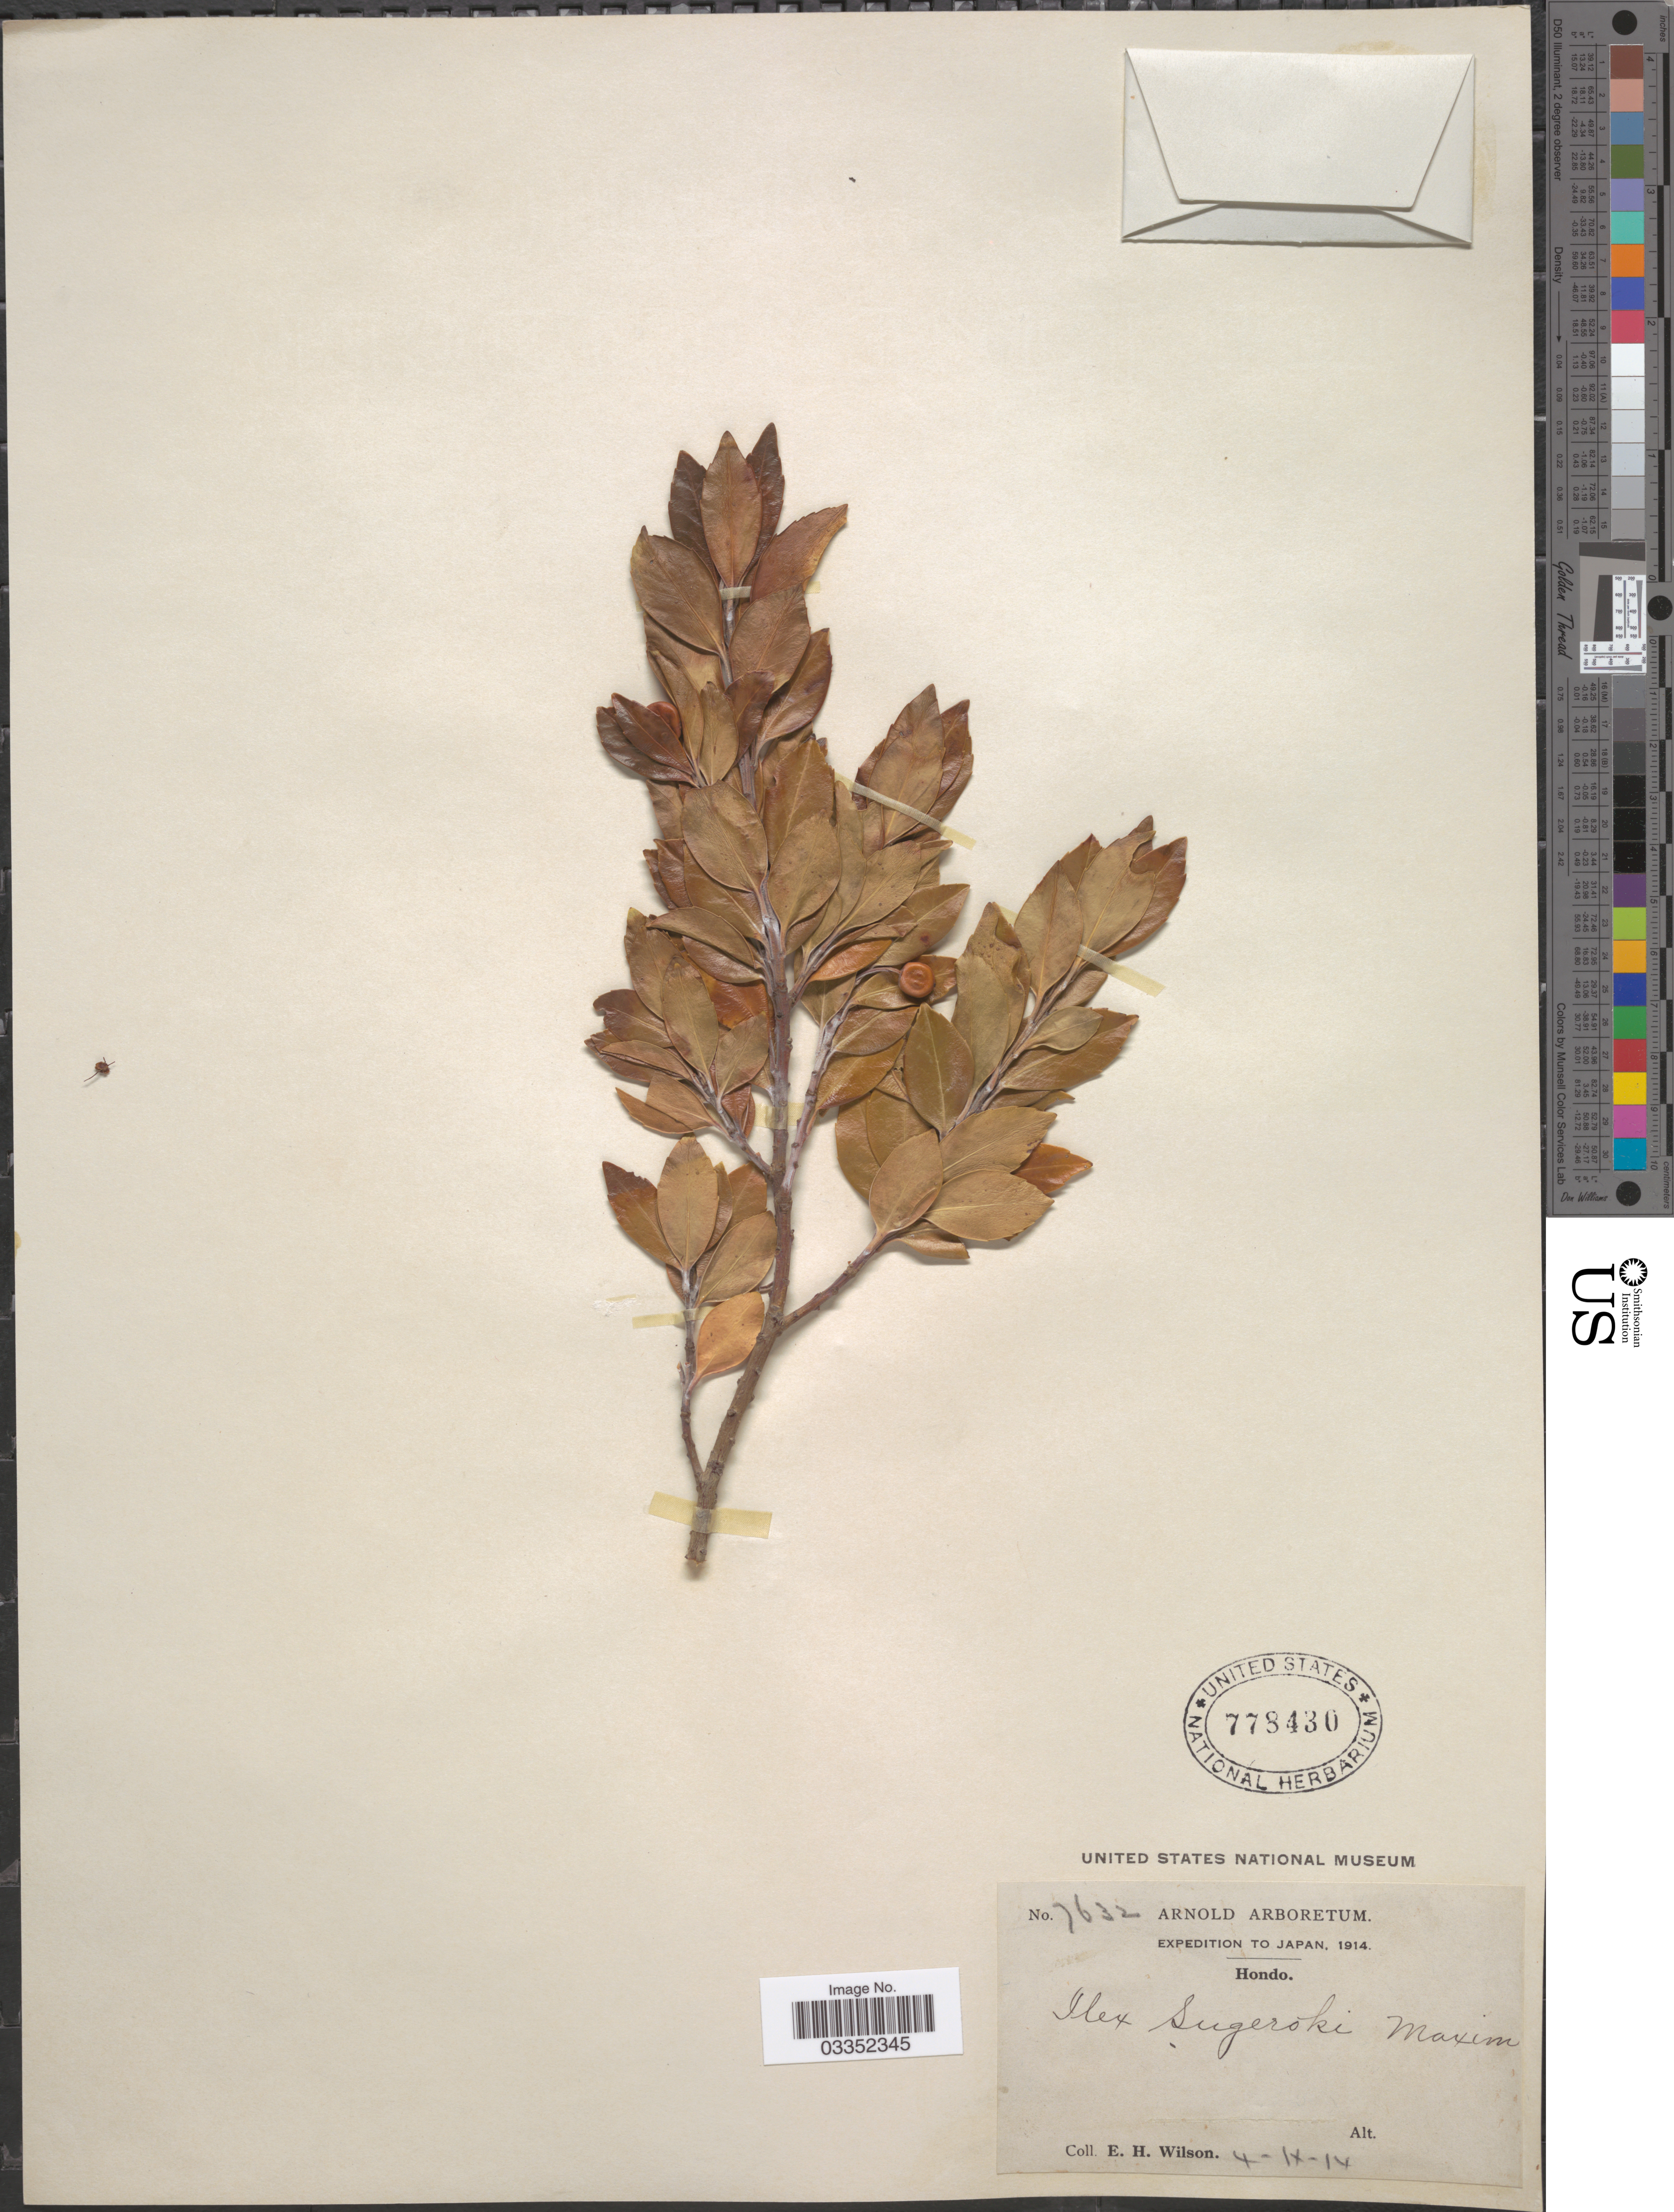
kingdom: Plantae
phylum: Tracheophyta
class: Magnoliopsida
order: Aquifoliales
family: Aquifoliaceae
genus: Ilex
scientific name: Ilex sugerokii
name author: Maxim.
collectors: E. Wilson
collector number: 7632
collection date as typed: Transcribed d/m/y: 4/11/14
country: Japan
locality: Hondo.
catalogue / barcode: US 778430